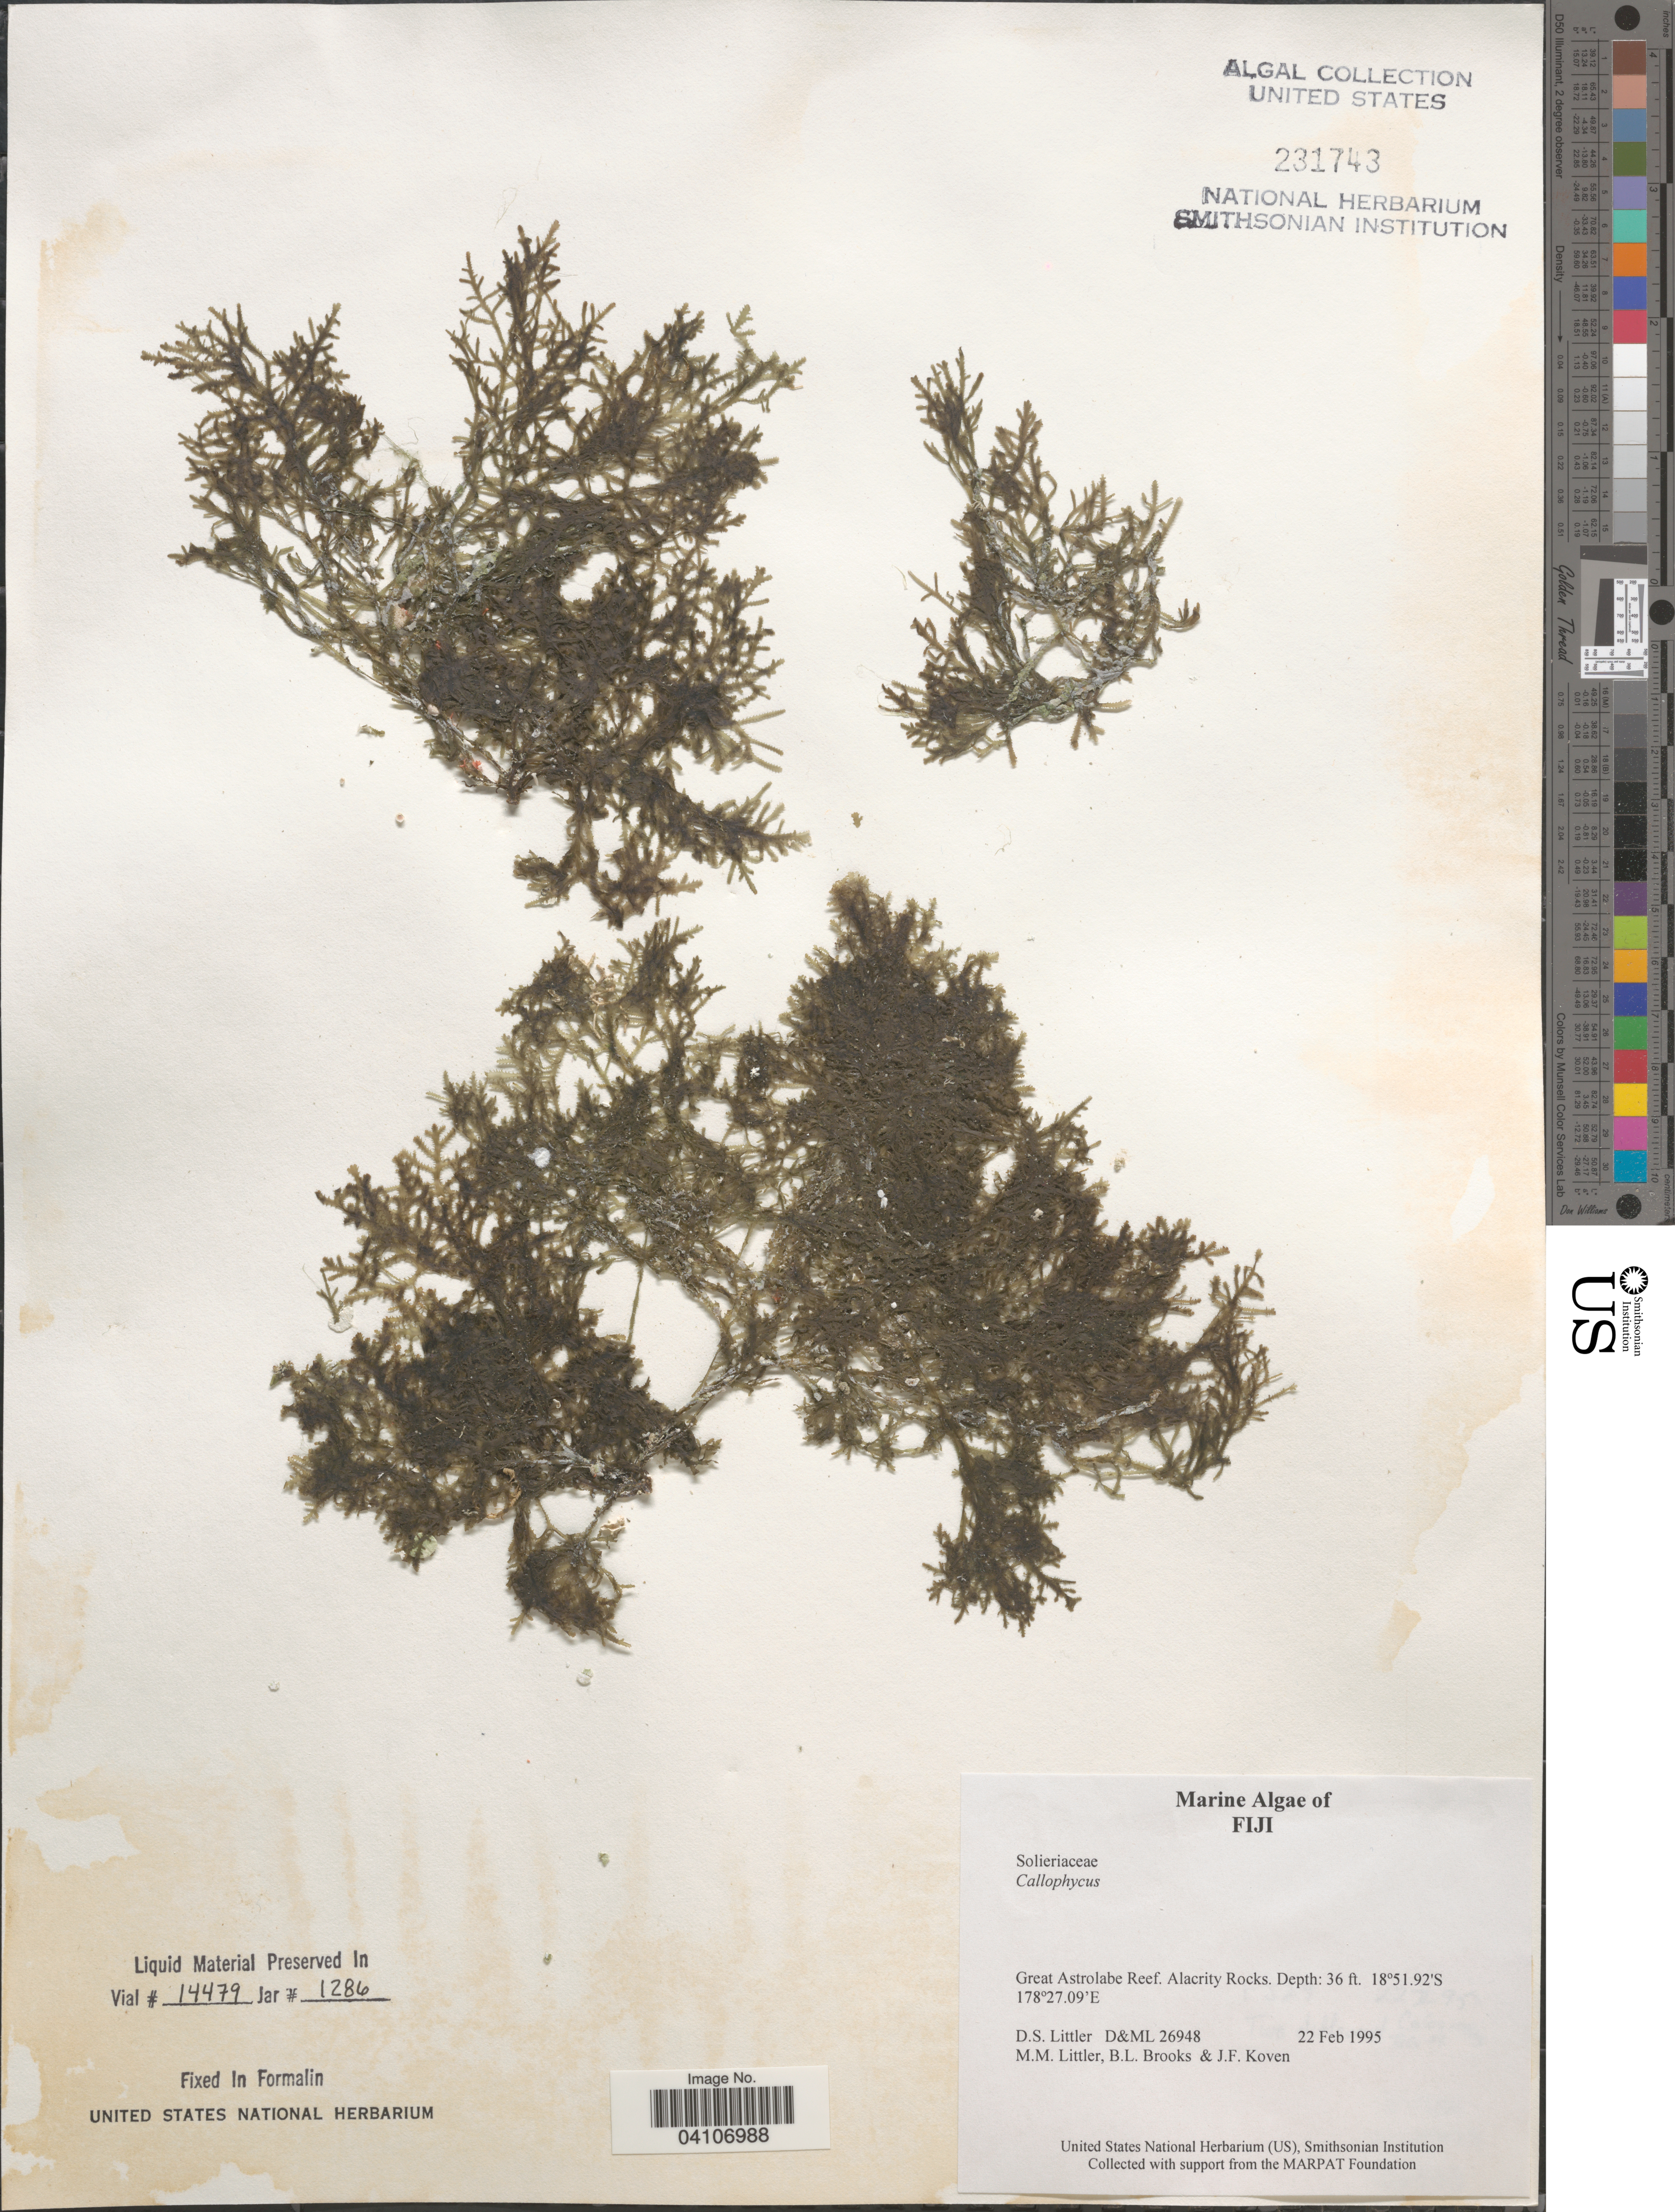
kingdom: Plantae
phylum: Rhodophyta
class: Florideophyceae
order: Gigartinales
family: Solieriaceae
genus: Callophycus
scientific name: Callophycus sp.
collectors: D. S. Littler, B. Brooks & J. Koven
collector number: D&ML26948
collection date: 1995-02-22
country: Fiji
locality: Great Astrolabe Reef. Alacrity Rocks.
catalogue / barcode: US 231743